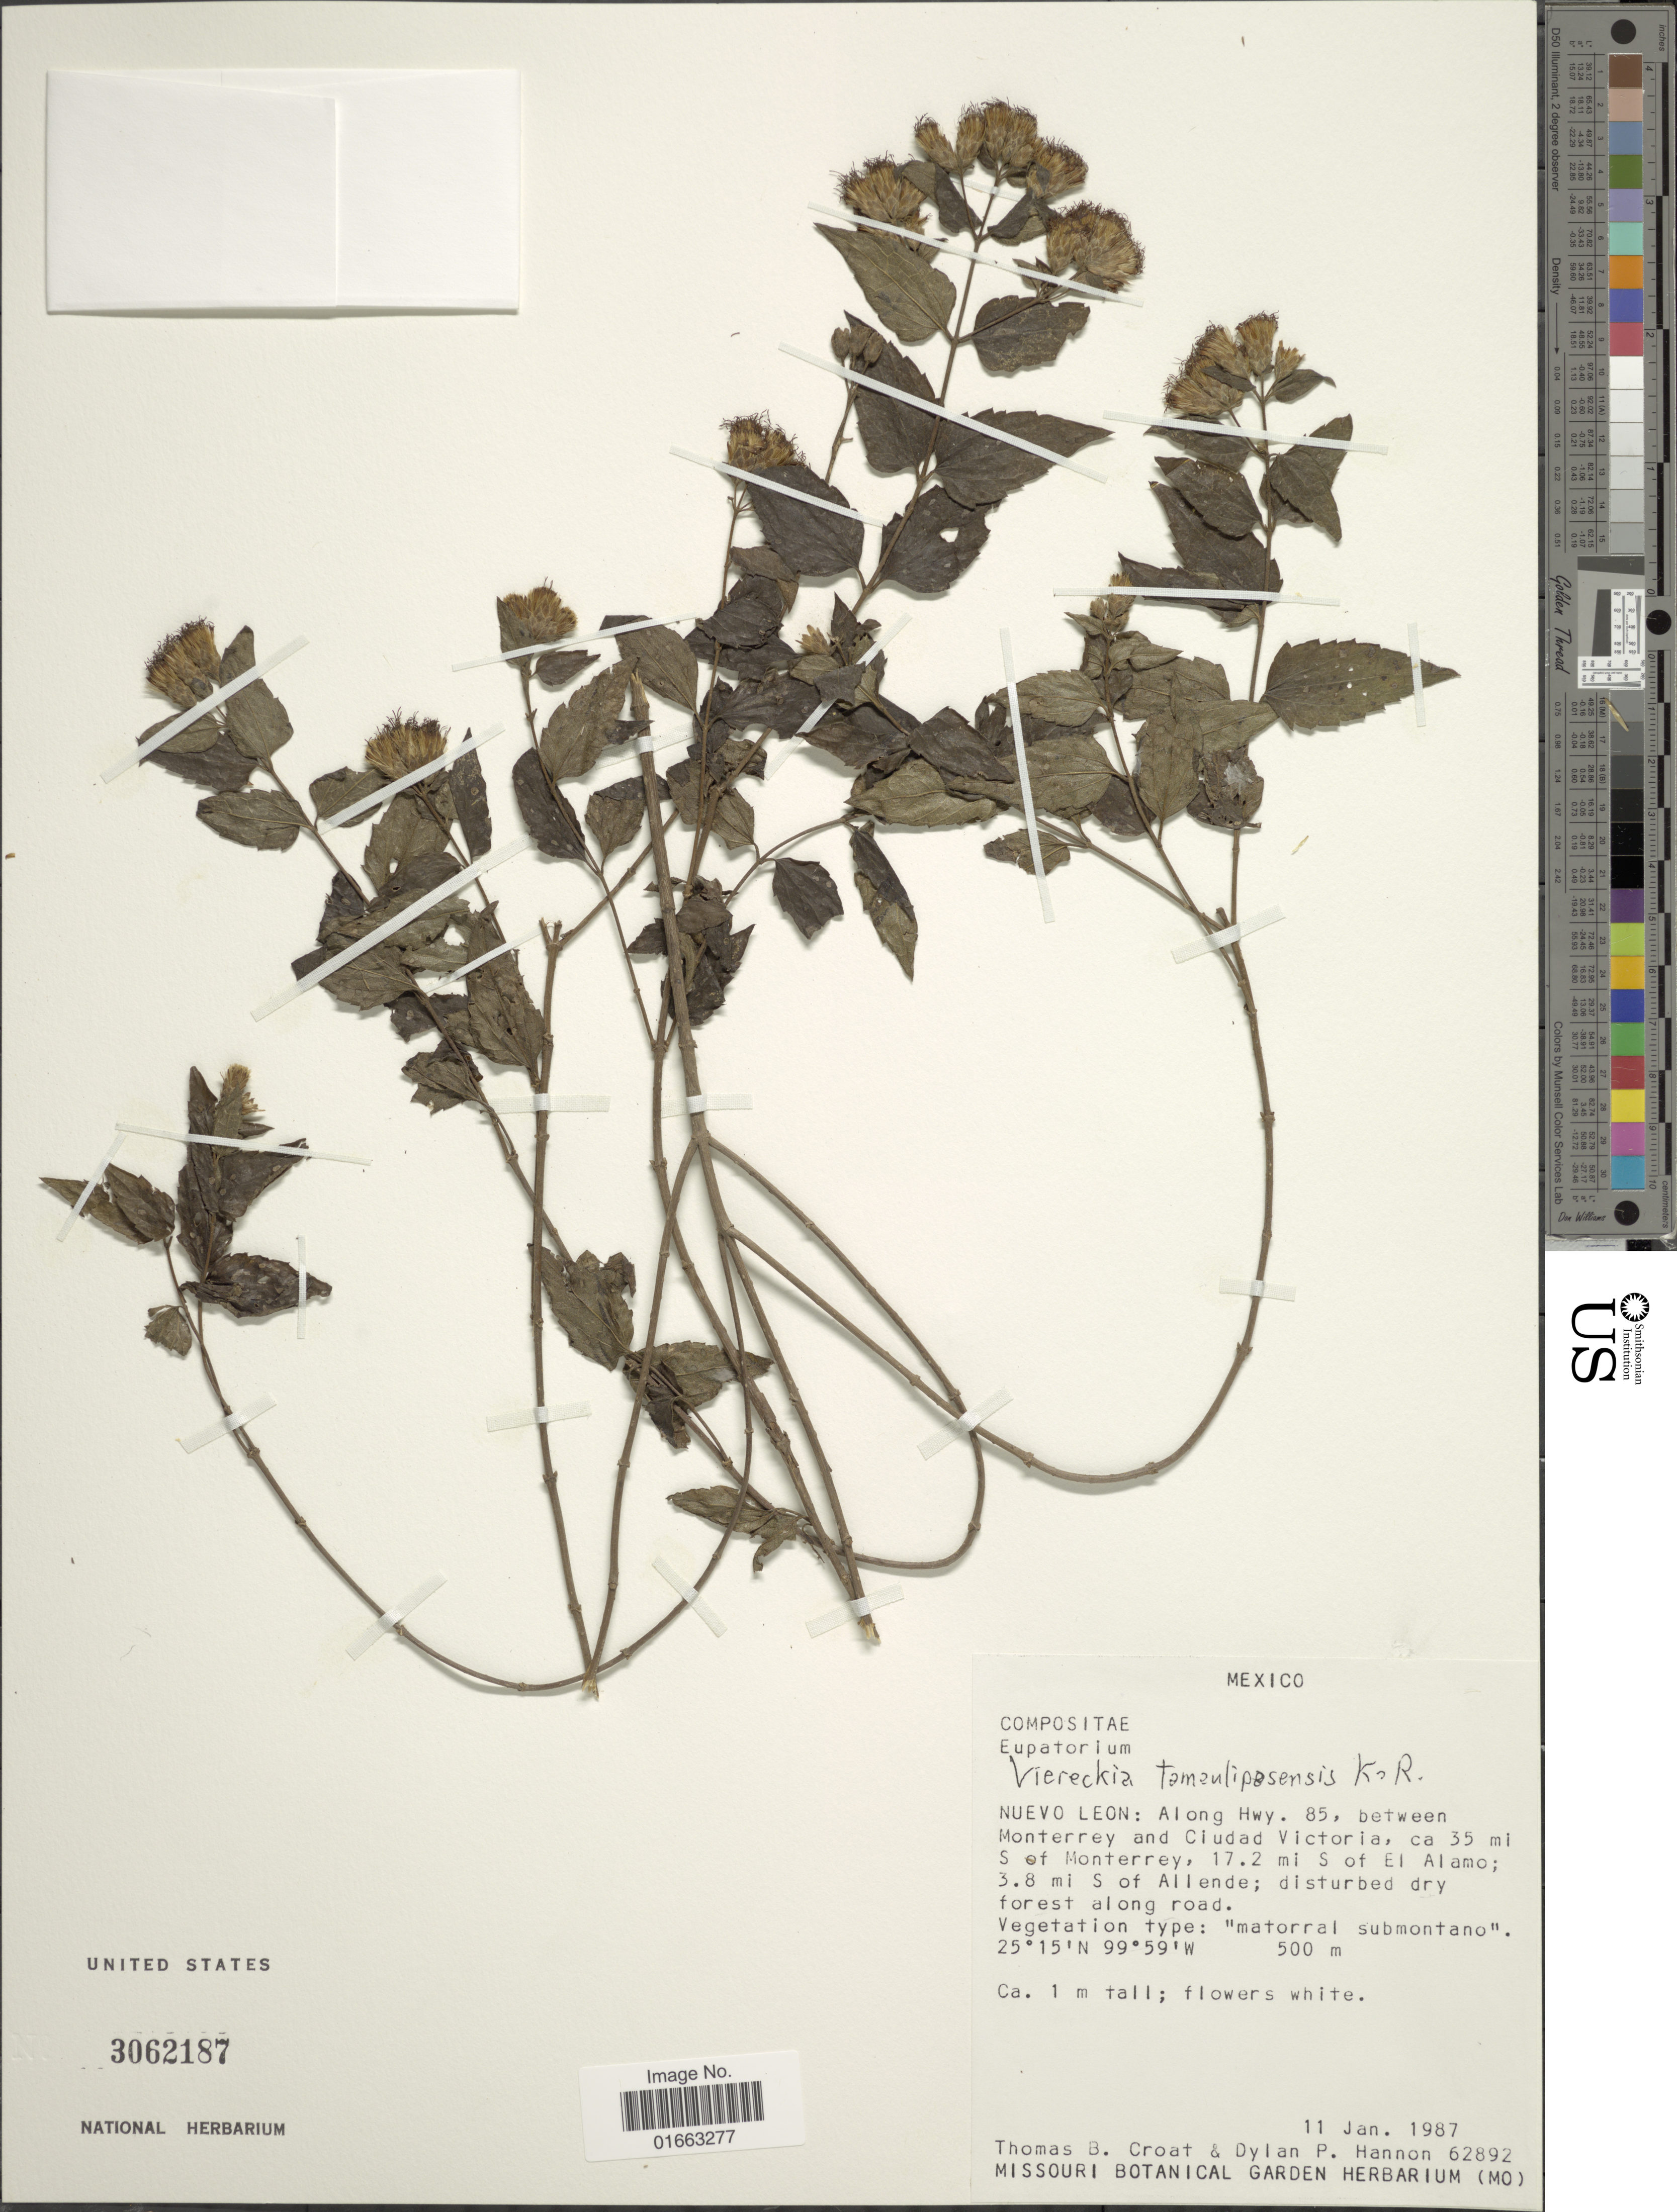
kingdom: Plantae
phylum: Tracheophyta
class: Magnoliopsida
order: Asterales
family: Asteraceae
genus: Viereckia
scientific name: Viereckia tamaulipasensis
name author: R.M. King & H. Rob.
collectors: T. B. Croat & D. Hannon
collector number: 62892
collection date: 1987-01-11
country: Mexico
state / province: Nuevo León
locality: Along Hwy. 85m between Monterrey and Ciudad Victoria, ca 35 mi S of Monterrey, 17.2 mi S of El Alamo; 3.8 mi S of Allende; disturbed dry forest along road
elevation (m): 500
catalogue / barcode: US 3062187